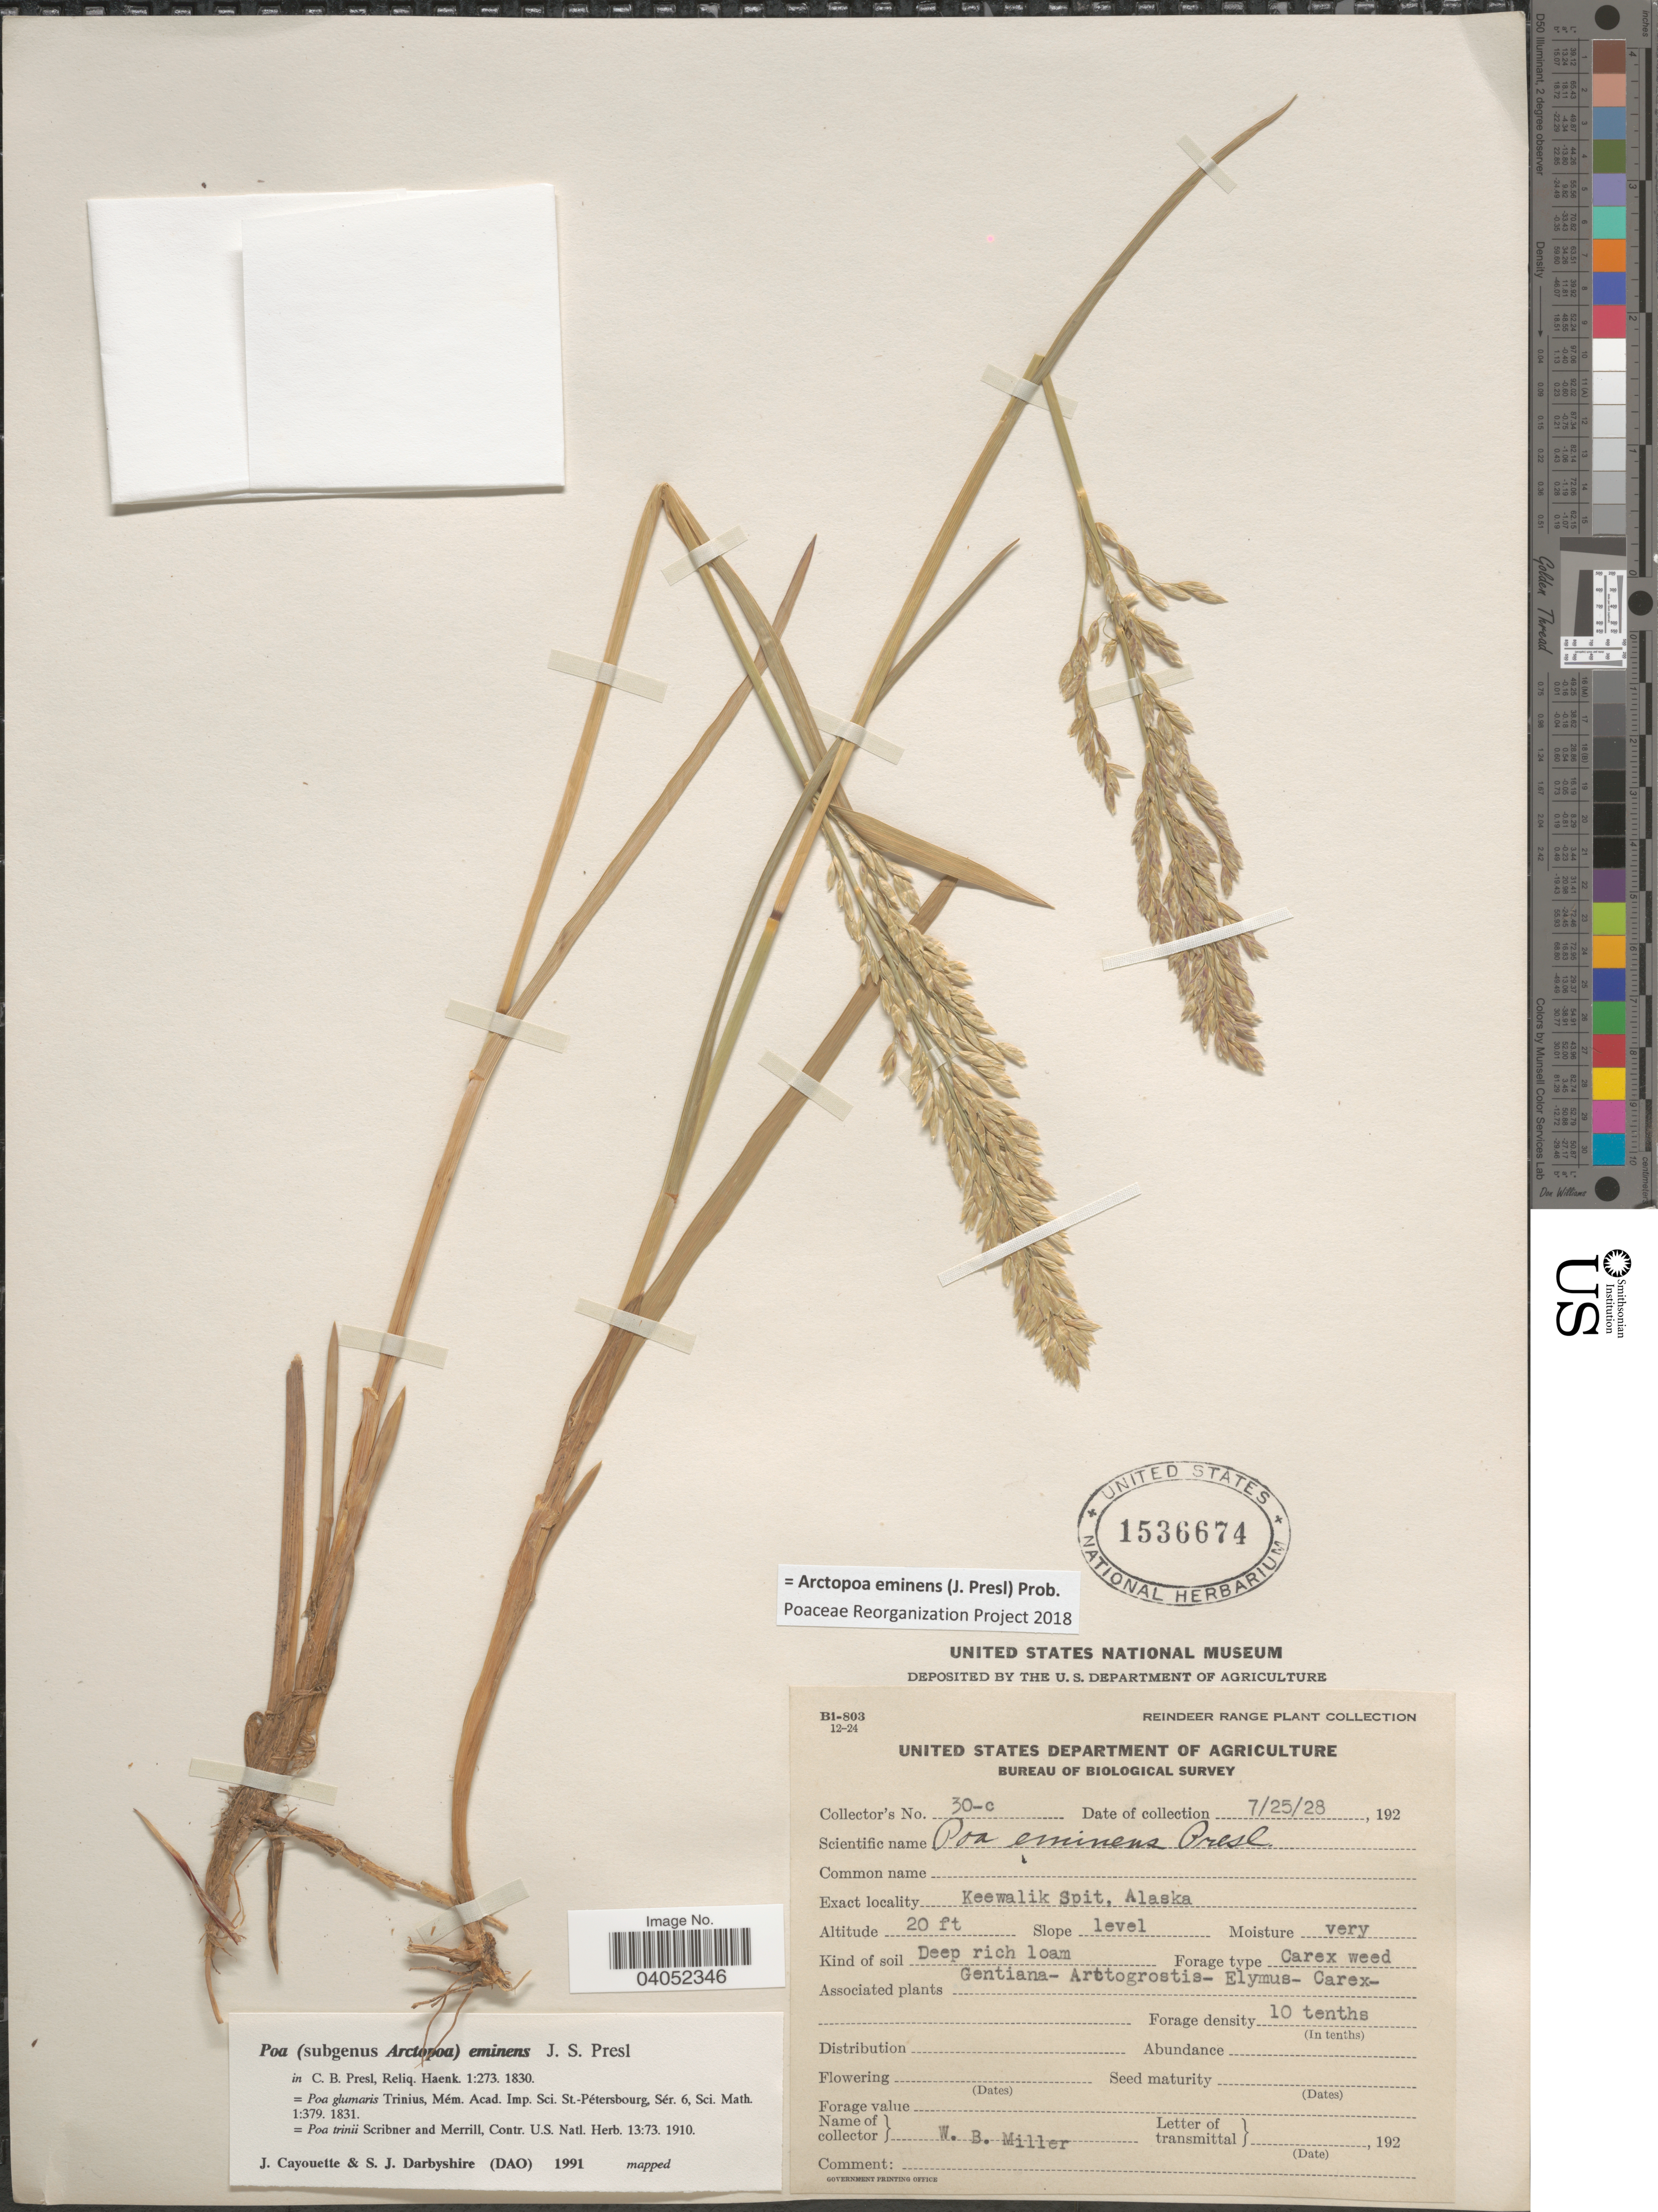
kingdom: Plantae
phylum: Tracheophyta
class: Liliopsida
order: Poales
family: Poaceae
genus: Arctopoa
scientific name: Arctopoa eminens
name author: (J. Presl) Prob.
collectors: W. Miller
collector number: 30-c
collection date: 1928-07-25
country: United States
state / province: Alaska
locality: Keewalik Spit.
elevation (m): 6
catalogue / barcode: US 1536674